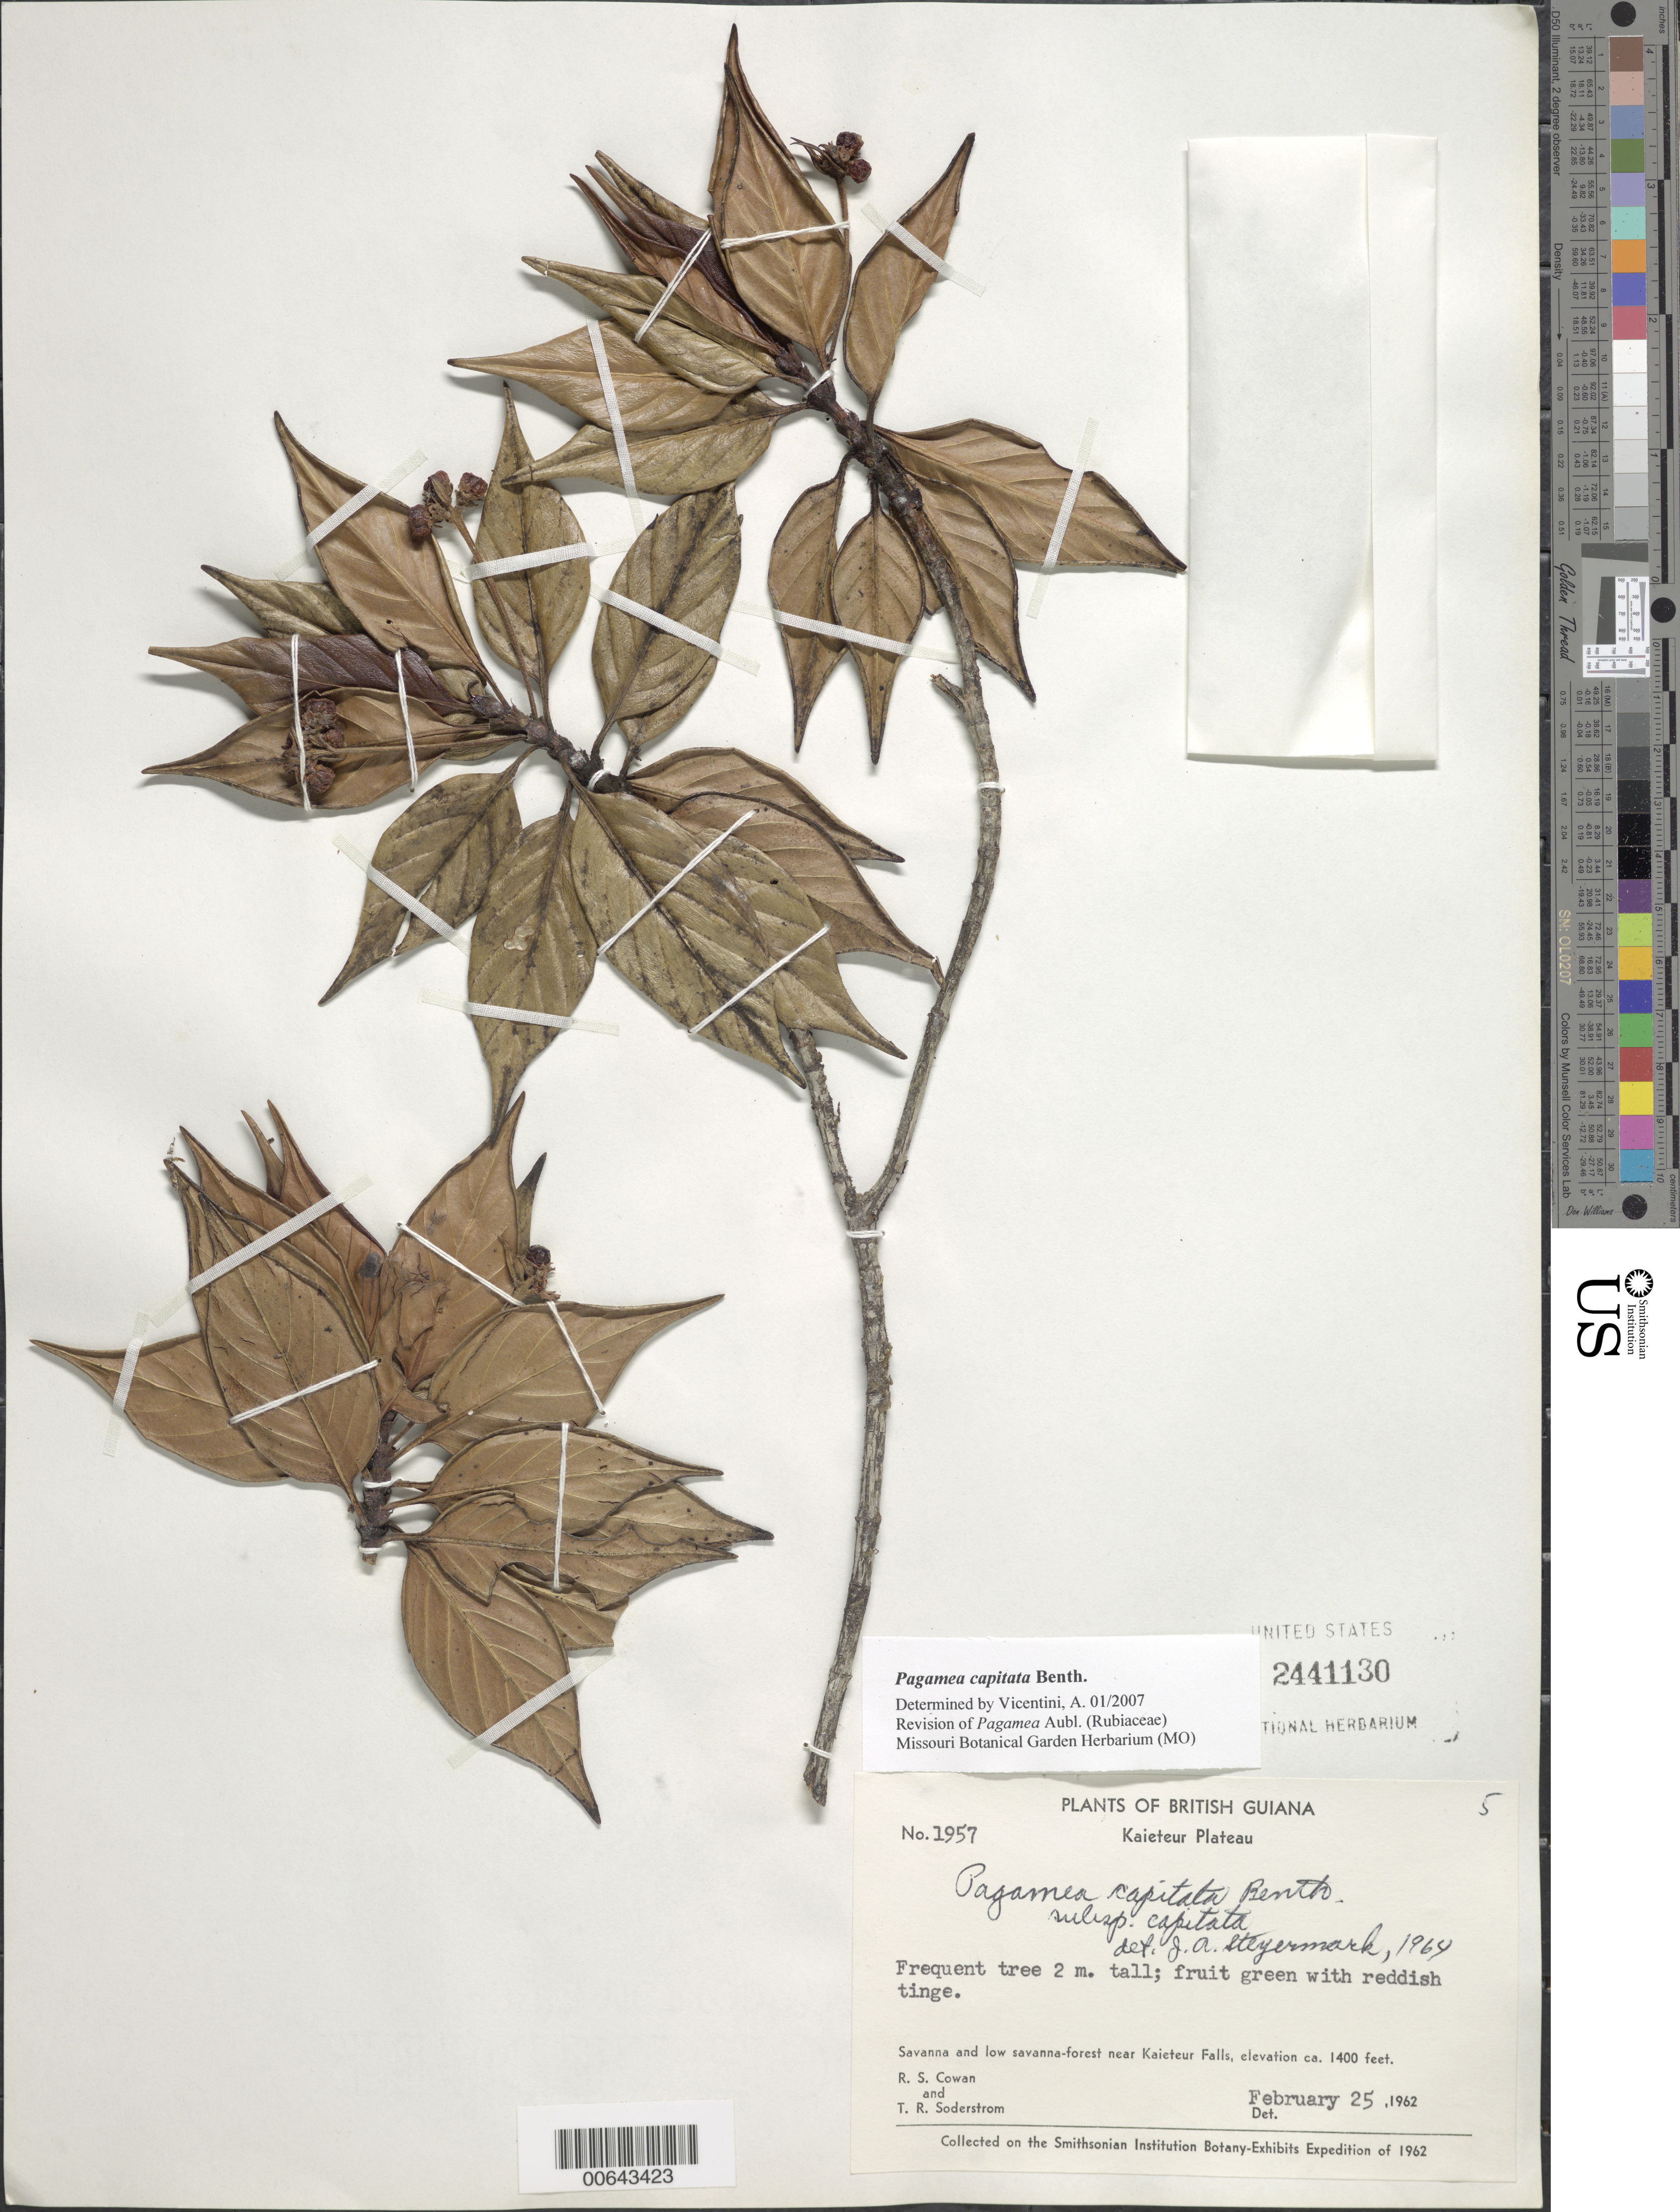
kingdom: Plantae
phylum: Tracheophyta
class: Magnoliopsida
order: Gentianales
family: Rubiaceae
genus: Pagamea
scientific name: Pagamea capitata subsp. capitata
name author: Benth.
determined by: Steyermark, Julian A., (VEN)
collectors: R. S. Cowan & T. R. Soderstrom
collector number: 1957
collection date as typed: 25-Feb-62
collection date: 1962-02-25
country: Guyana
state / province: Potaro-Siparuni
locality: Kaieteur Savanna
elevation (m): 427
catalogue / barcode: US 2441130